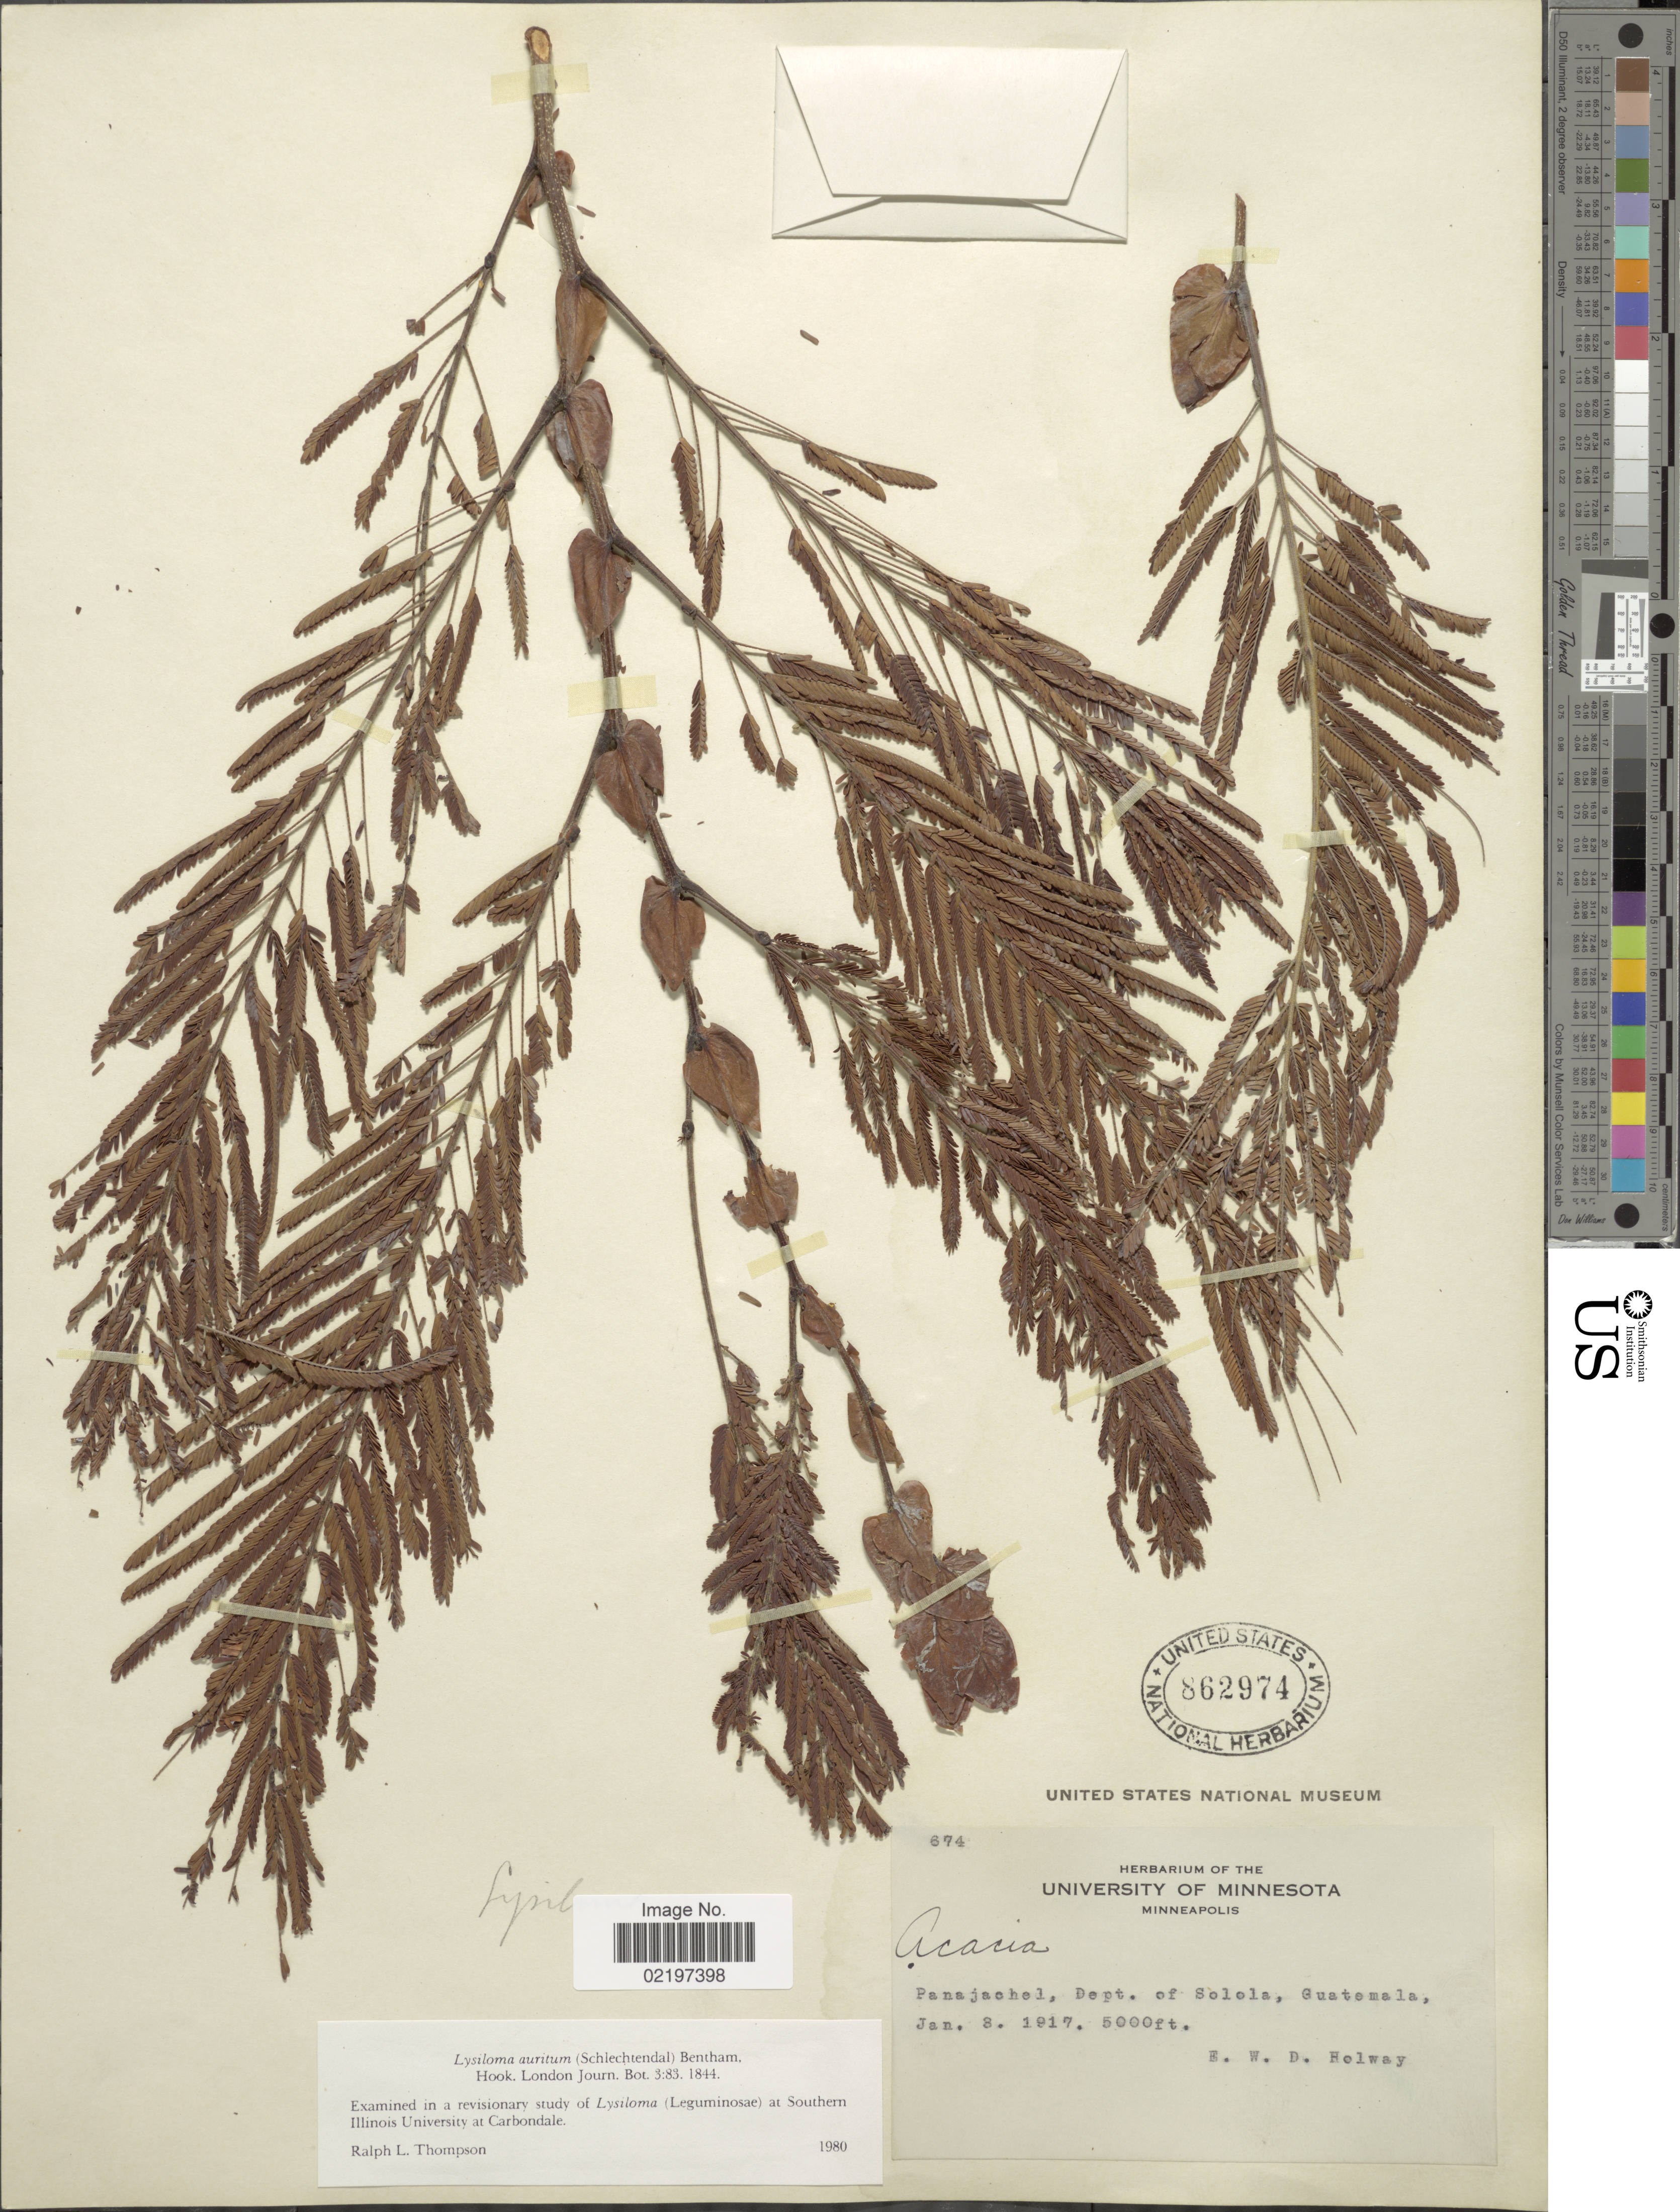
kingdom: Plantae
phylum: Tracheophyta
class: Magnoliopsida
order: Fabales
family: Fabaceae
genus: Lysiloma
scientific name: Lysiloma auritum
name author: (Schltdl.) Benth.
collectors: E. W. D. Holway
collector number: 674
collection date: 1917-01-08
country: Guatemala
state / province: Sololá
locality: Panajachel, Guatemala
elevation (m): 1524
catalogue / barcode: US 862974